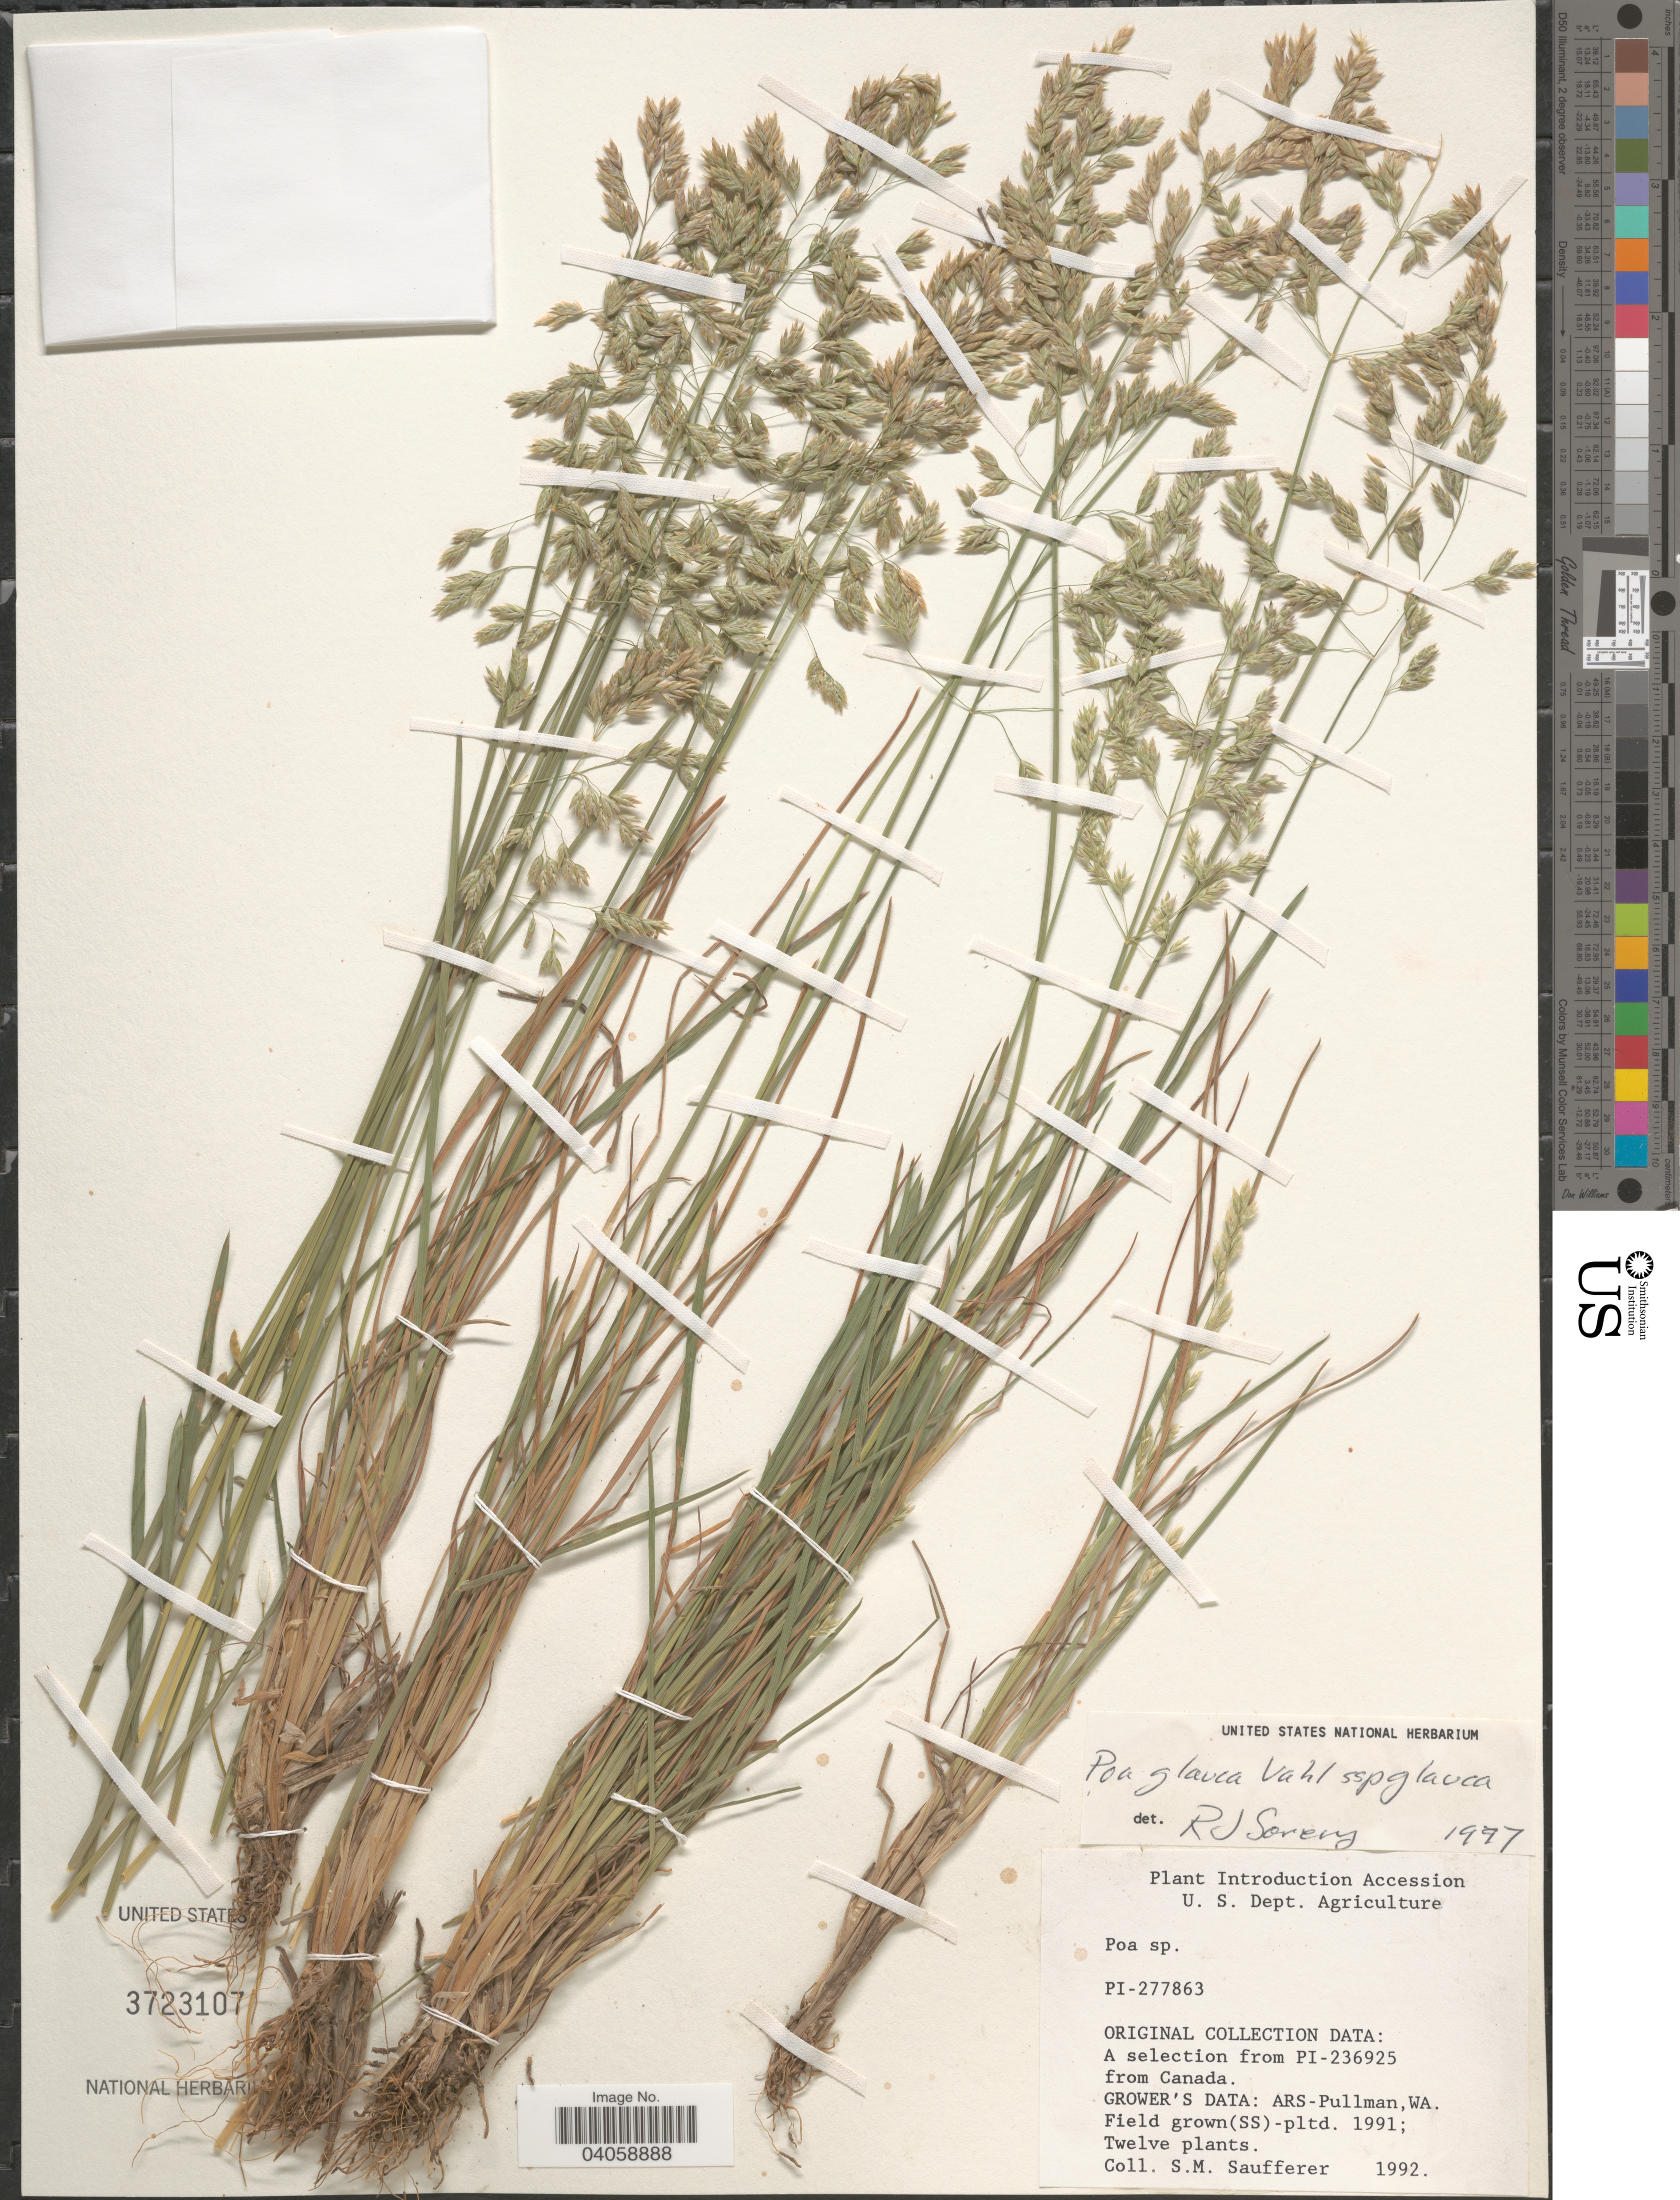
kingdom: Plantae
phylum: Tracheophyta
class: Liliopsida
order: Poales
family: Poaceae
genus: Poa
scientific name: Poa glauca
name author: Vahl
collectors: S. Saufferer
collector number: PI-277863 ?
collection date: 1992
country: United States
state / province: Washington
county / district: Whitman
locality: ARS-Pullman,WA.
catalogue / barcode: US 3723107